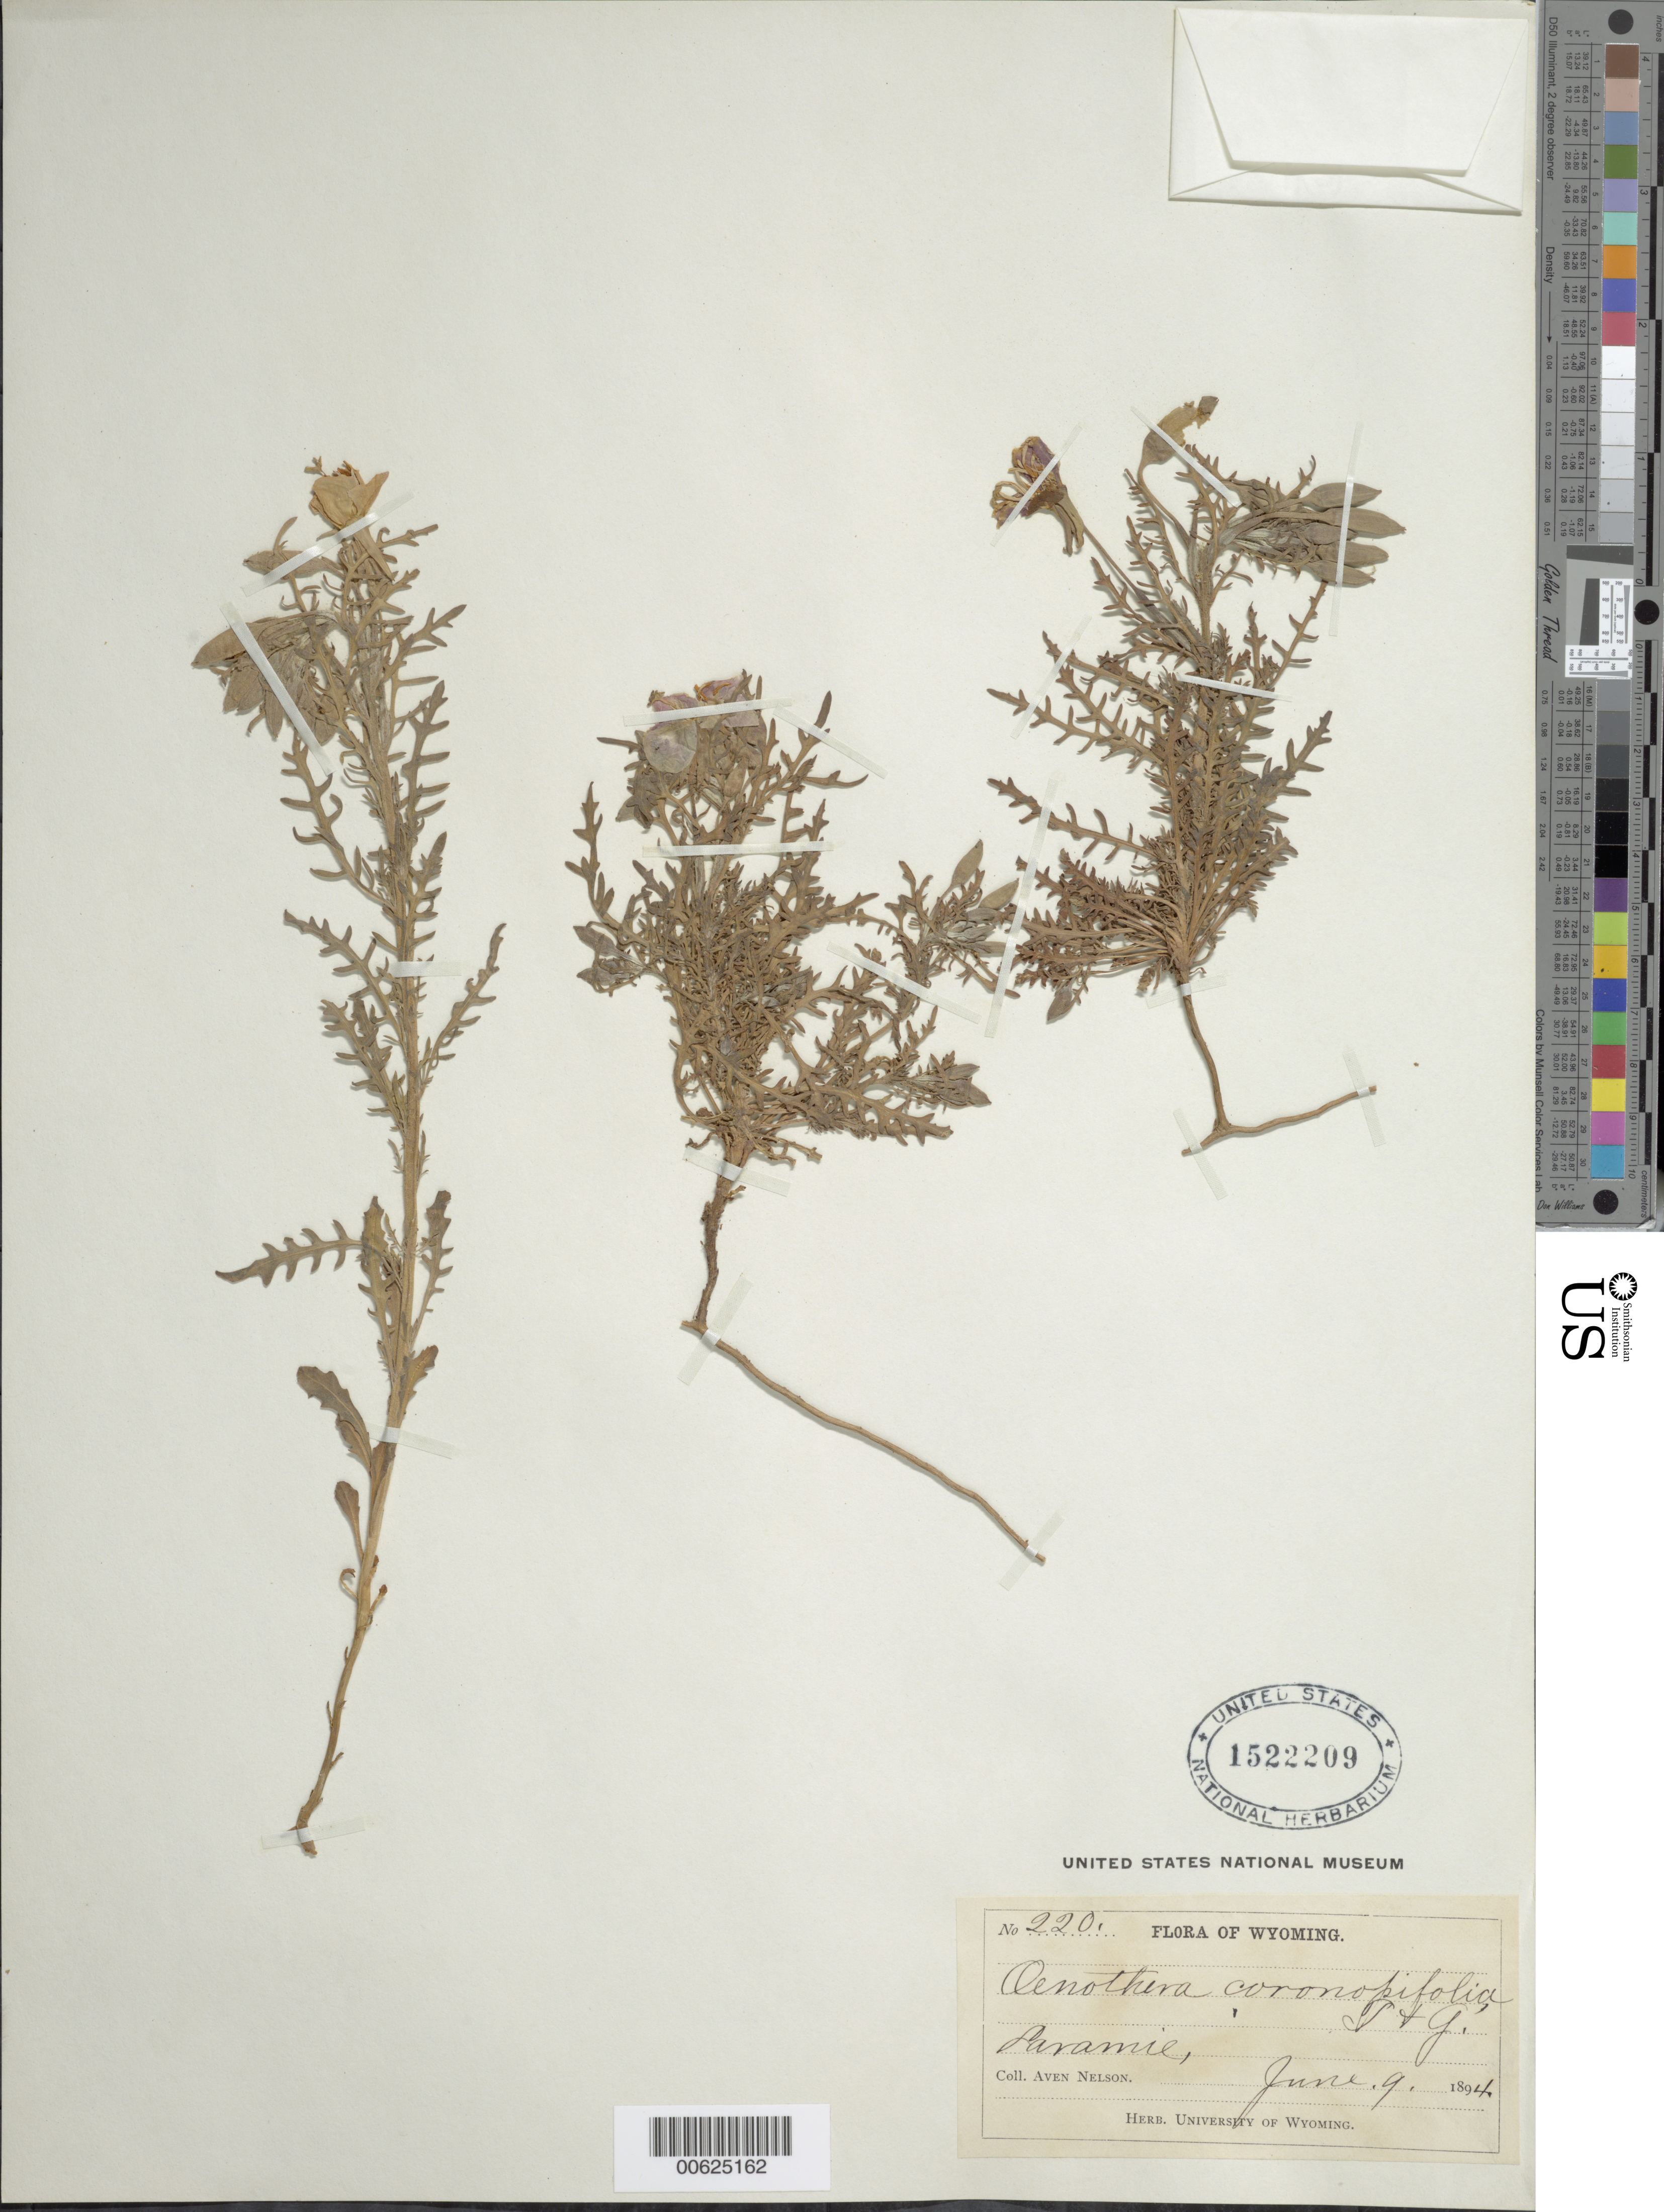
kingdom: Plantae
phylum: Tracheophyta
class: Magnoliopsida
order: Myrtales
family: Onagraceae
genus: Oenothera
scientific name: Oenothera coronopifolia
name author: Torr. & A. Gray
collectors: A. Nelson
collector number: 220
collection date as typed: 09 Jun 1894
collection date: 1894-06-09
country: United States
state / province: Wyoming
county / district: Albany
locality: Laramie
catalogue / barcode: US 1522209